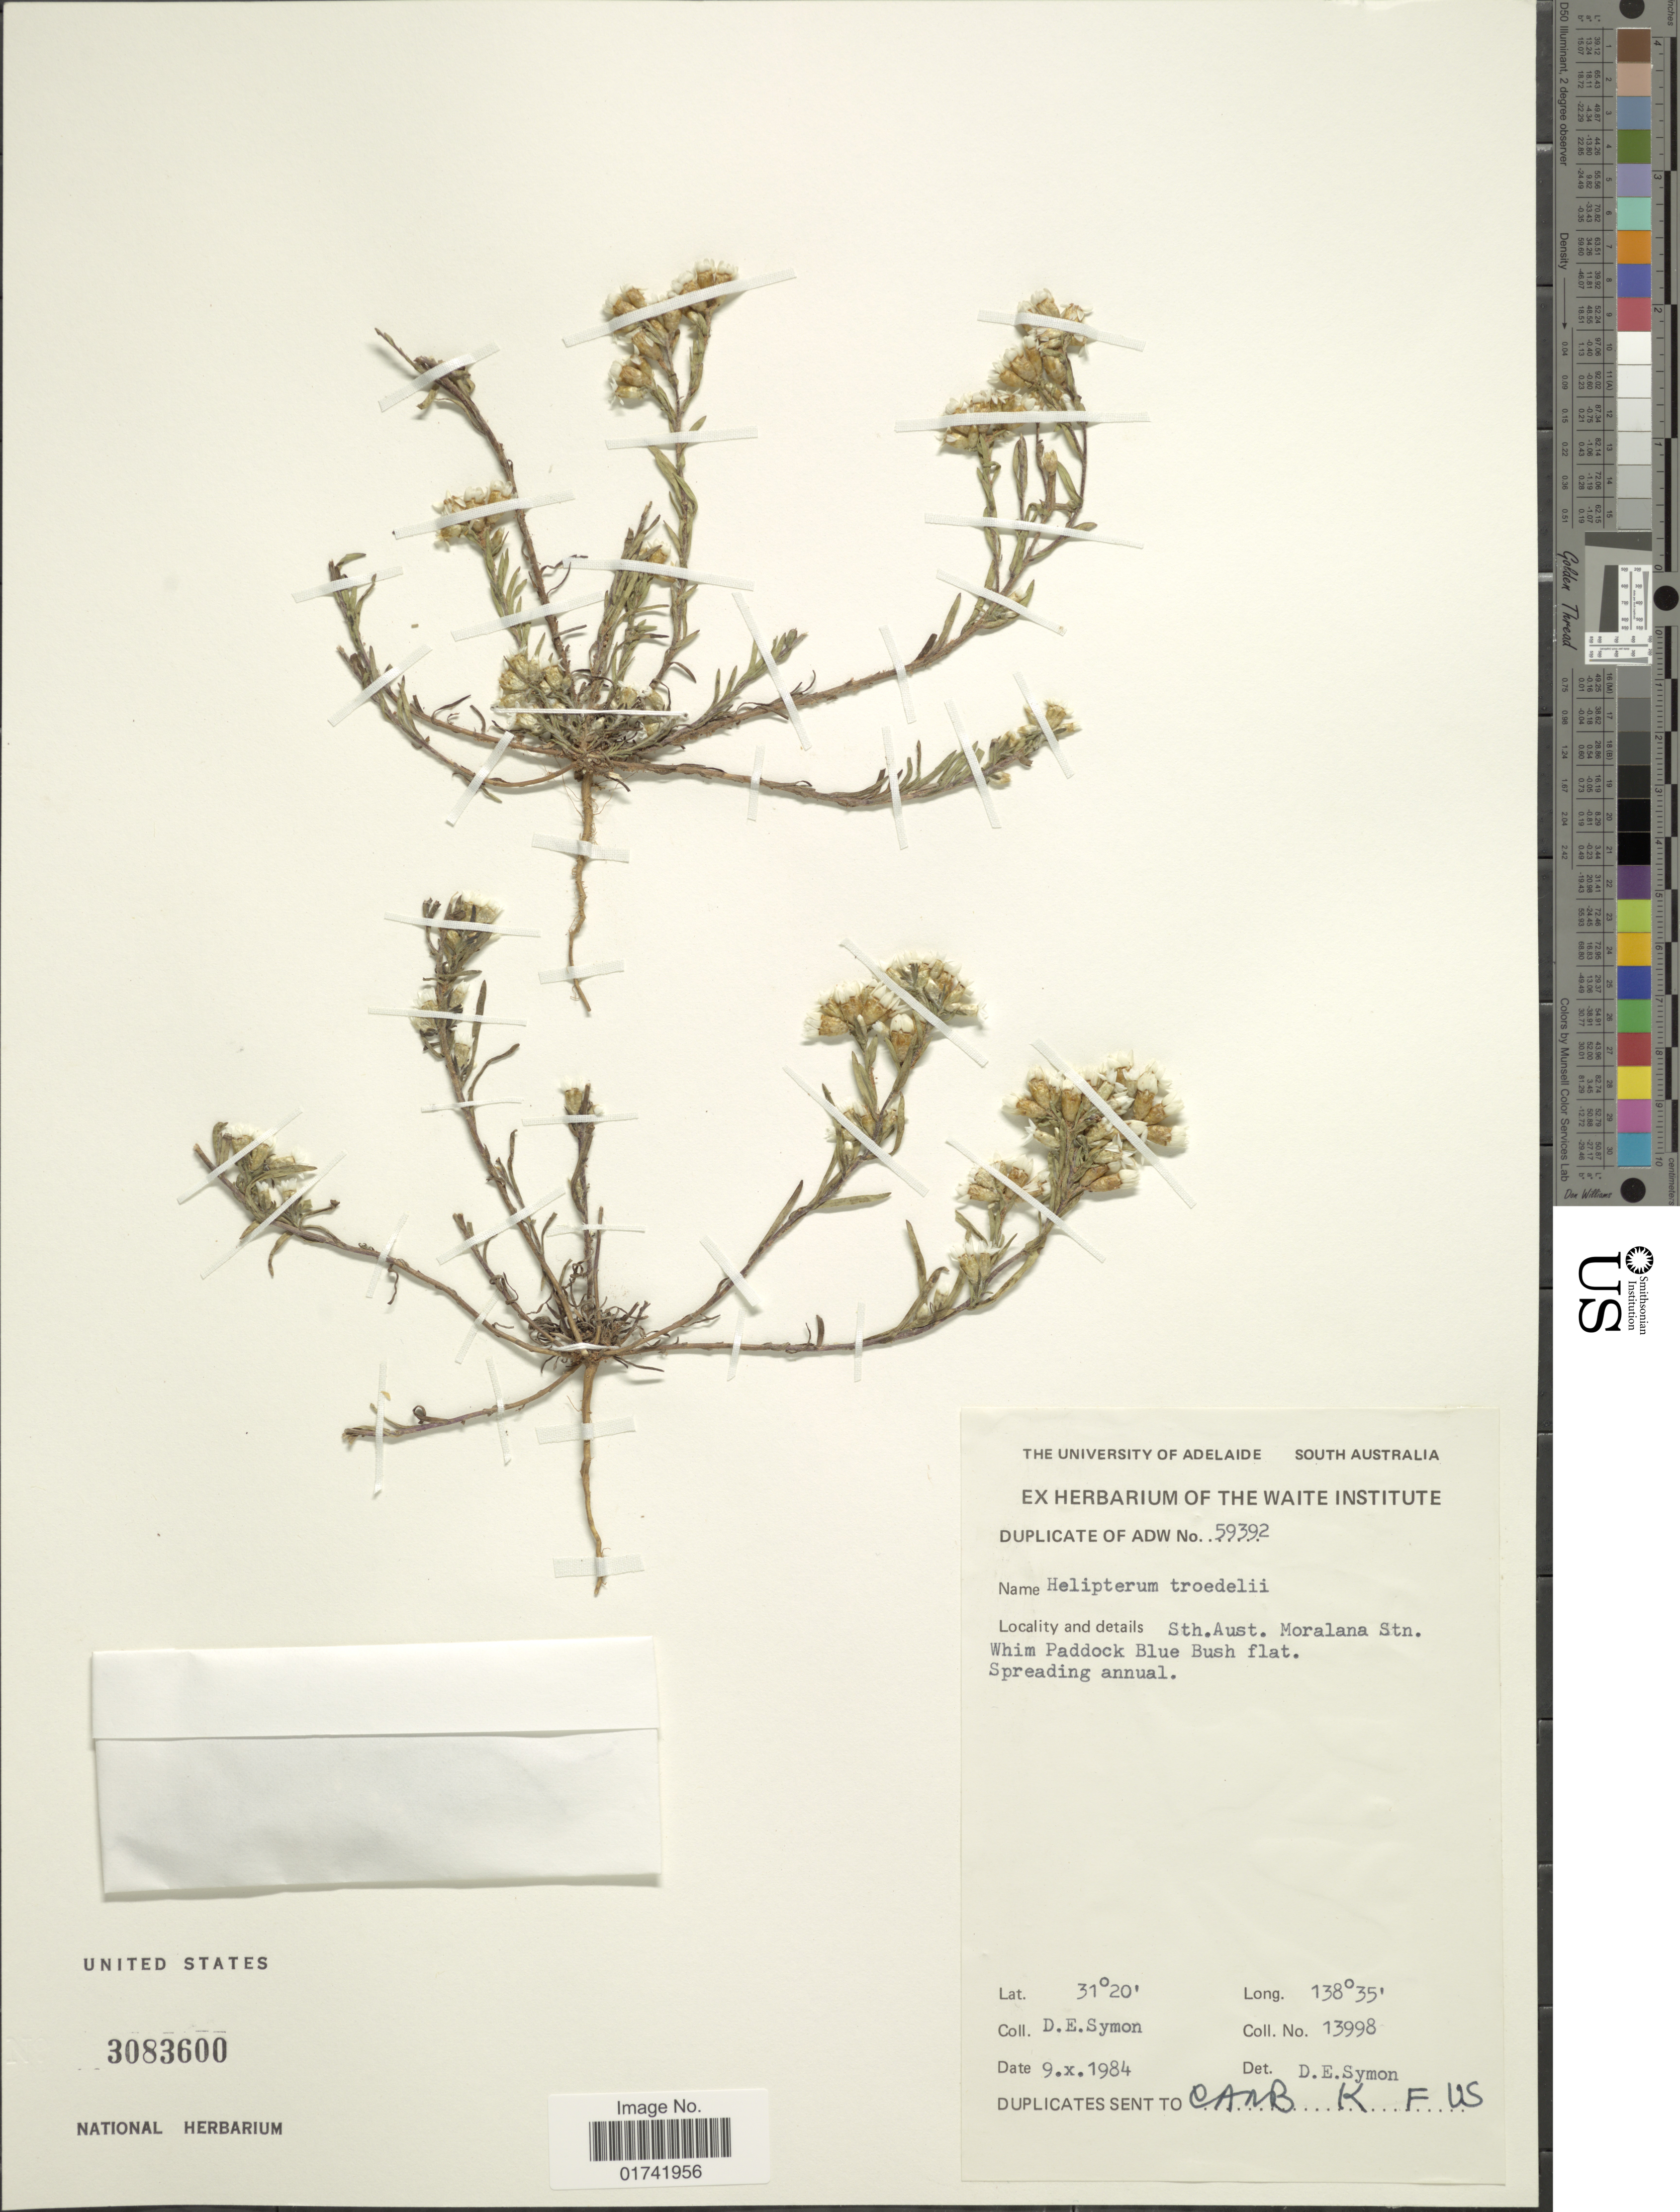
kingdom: Plantae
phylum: Tracheophyta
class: Magnoliopsida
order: Asterales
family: Asteraceae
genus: Rhodanthe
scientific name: Rhodanthe troedelii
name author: (F. Muell.) Paul G. Wilson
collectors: D. Symon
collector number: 13998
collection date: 1984-10-09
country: Australia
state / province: South Australia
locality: Sth. Aust. Moralena Stn. Whim Paddock Blue Bush flat.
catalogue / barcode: US 3083600